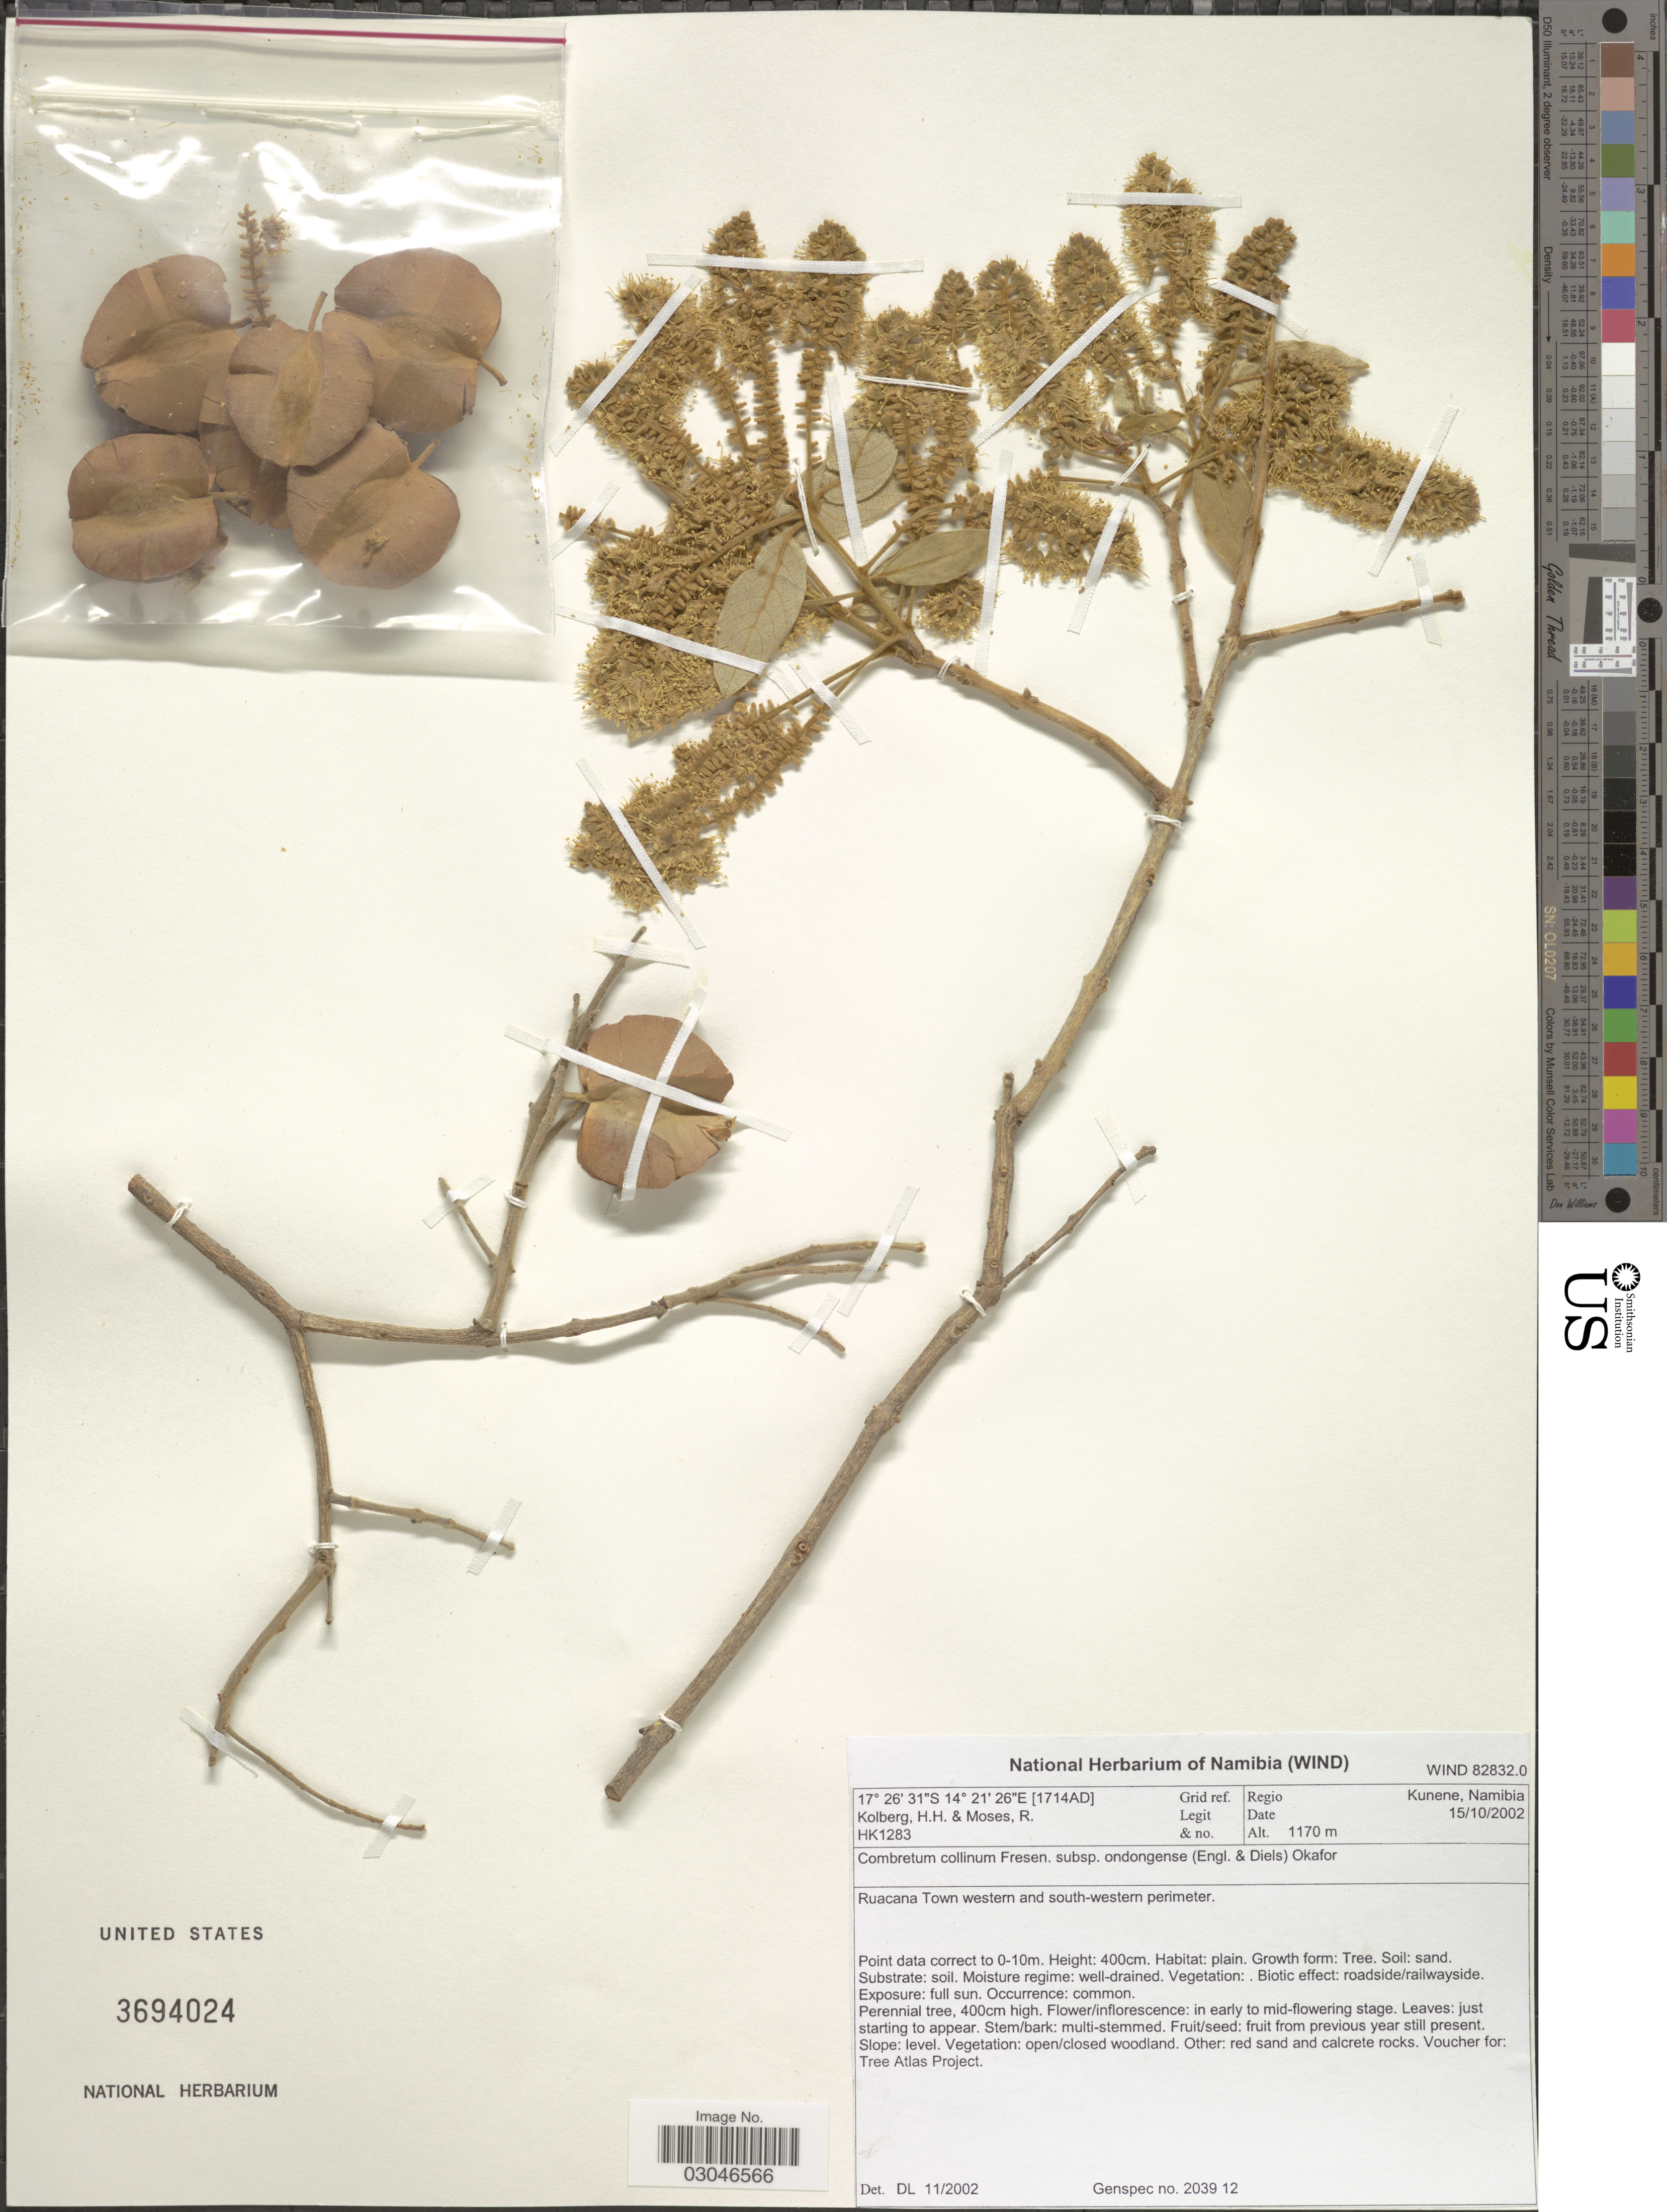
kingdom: Plantae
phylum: Tracheophyta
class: Magnoliopsida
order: Myrtales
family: Combretaceae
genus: Combretum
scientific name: Combretum collinum subsp. ondongense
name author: (Engl. & Diels) Okafor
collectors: H. H. Kolberg & R. Moses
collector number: HK1283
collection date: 2002-10-15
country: Namibia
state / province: Kunene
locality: [1714AD] Grid ref. Regio Kunene. Ruacana Town western and south-western perimeter.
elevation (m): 1170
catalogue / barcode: US 3694024